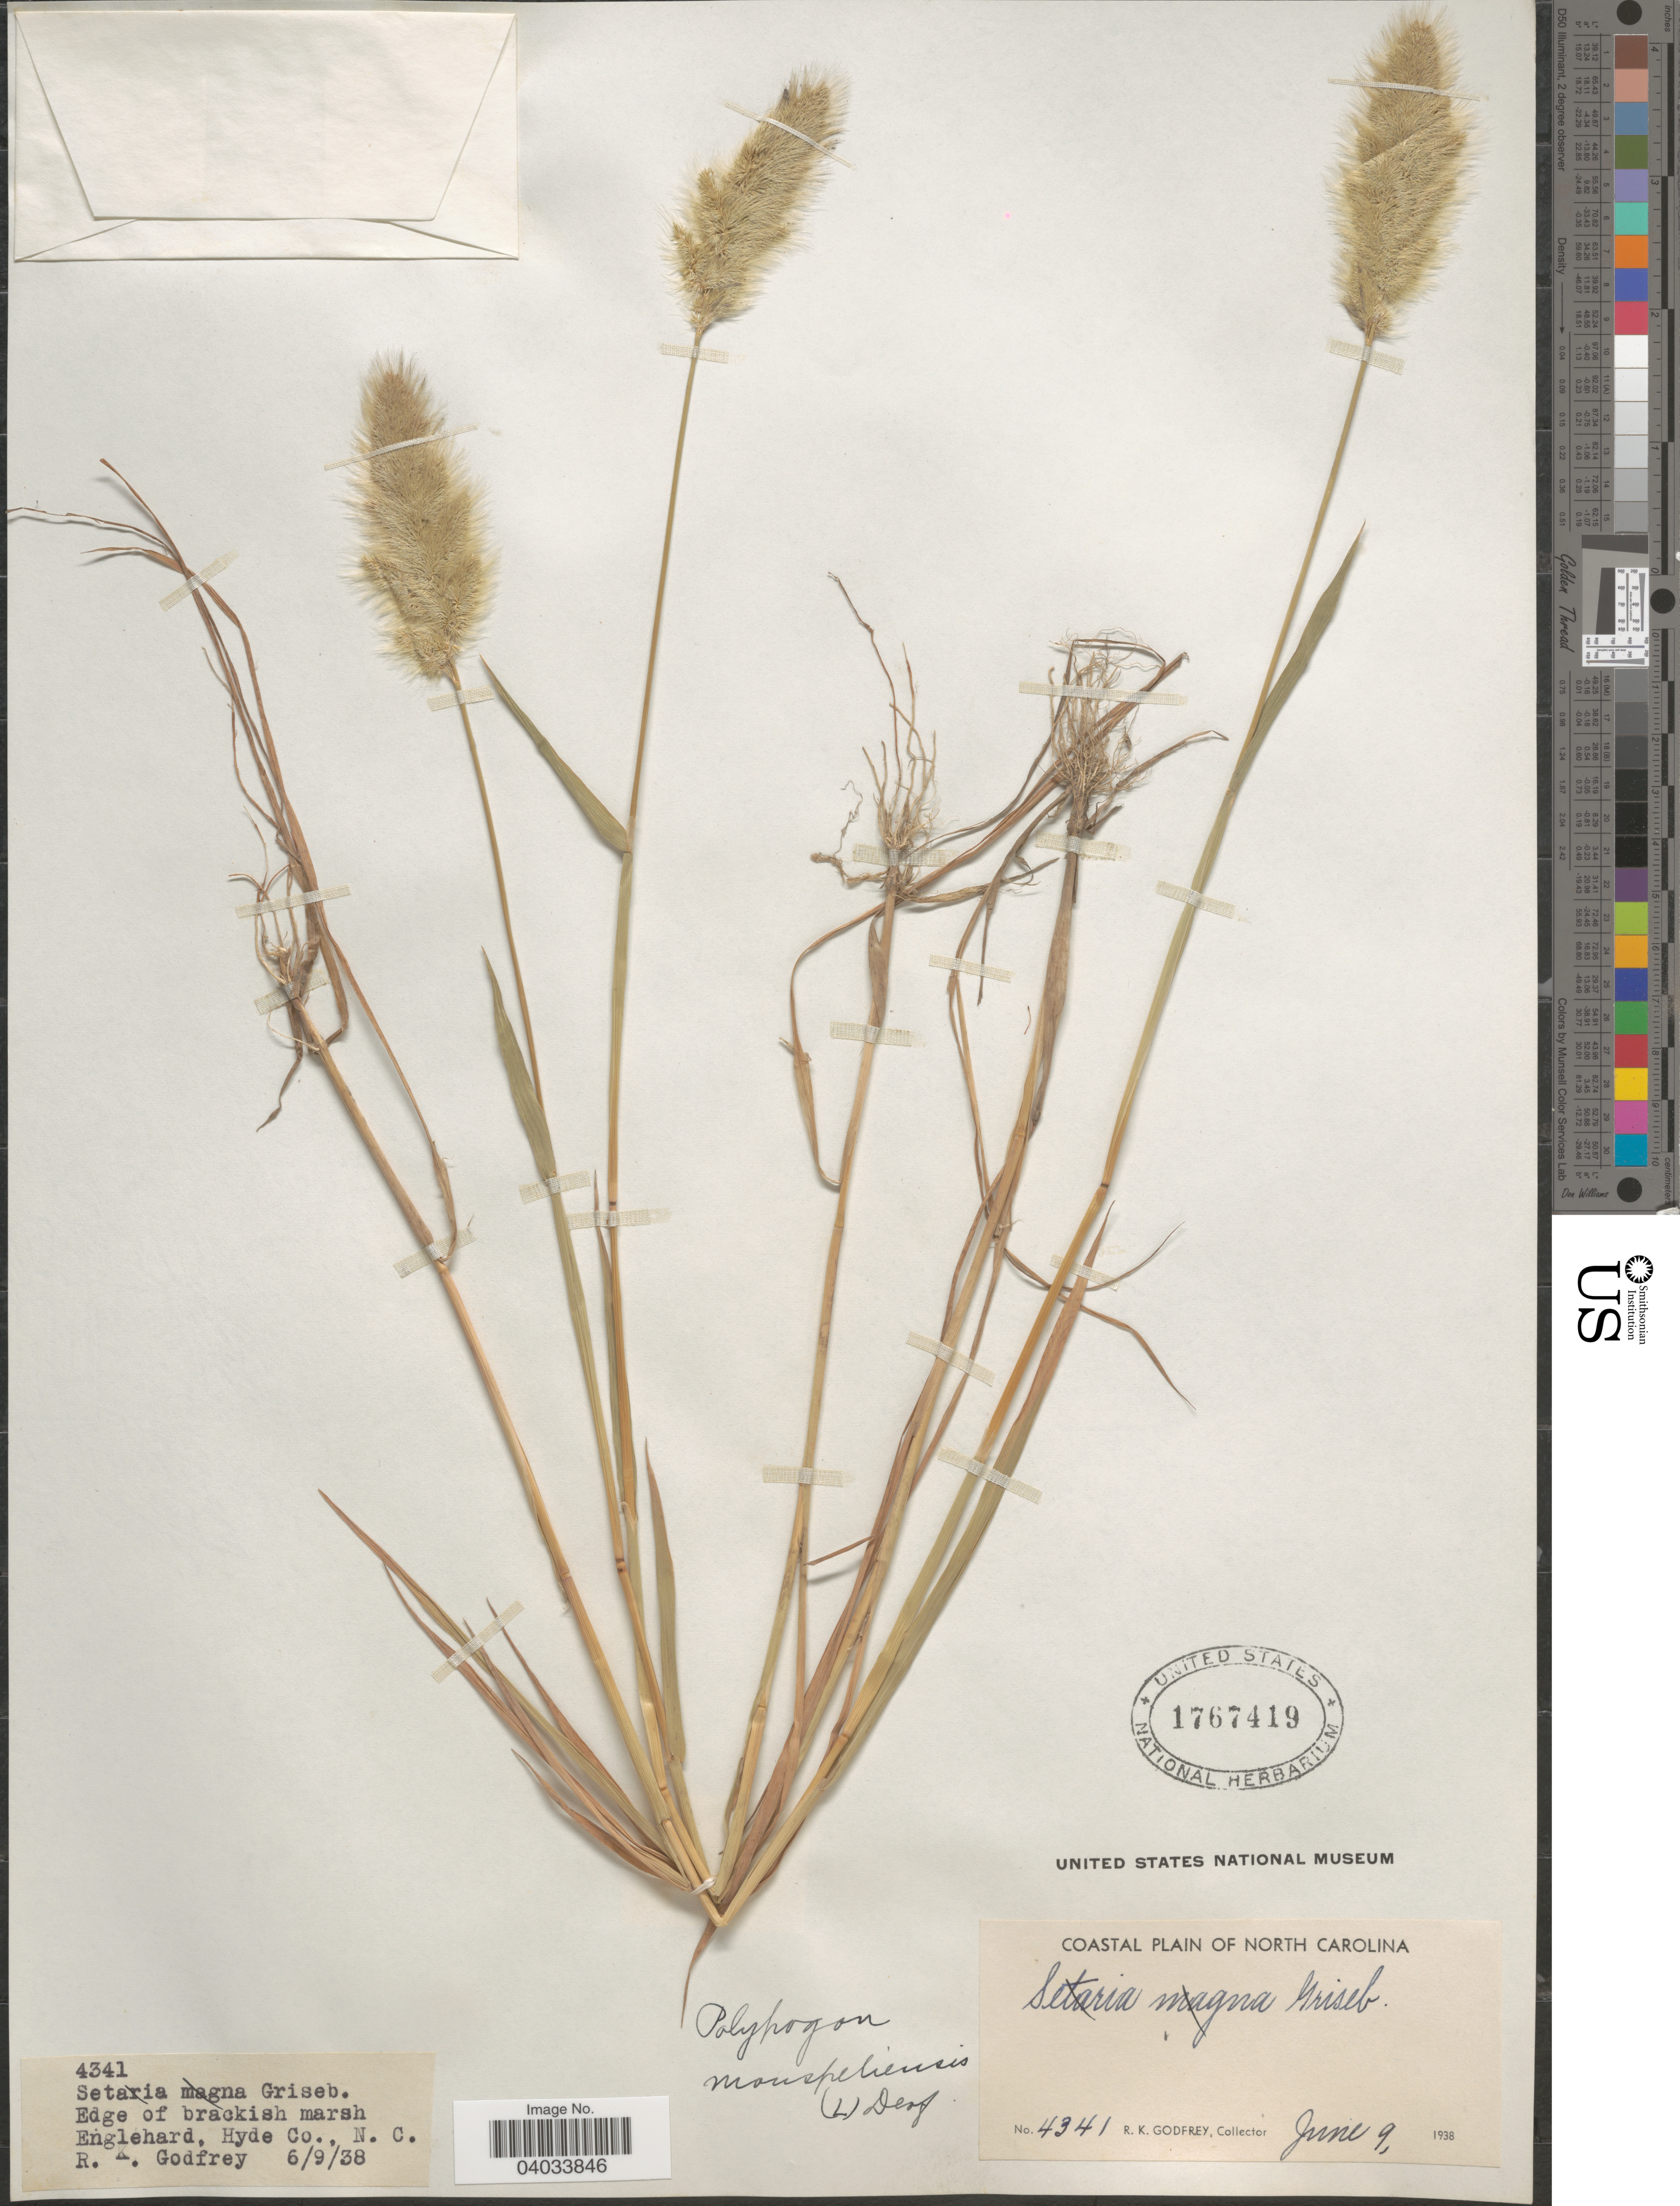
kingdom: Plantae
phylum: Tracheophyta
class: Liliopsida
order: Poales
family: Poaceae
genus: Polypogon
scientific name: Polypogon monspeliensis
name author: (L.) Desf.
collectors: R. K. Godfrey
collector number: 4341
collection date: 1938-06-09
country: United States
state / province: North Carolina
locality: Englehard, Hyde Co. Coastal Plain of North Carolina.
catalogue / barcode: US 1767419